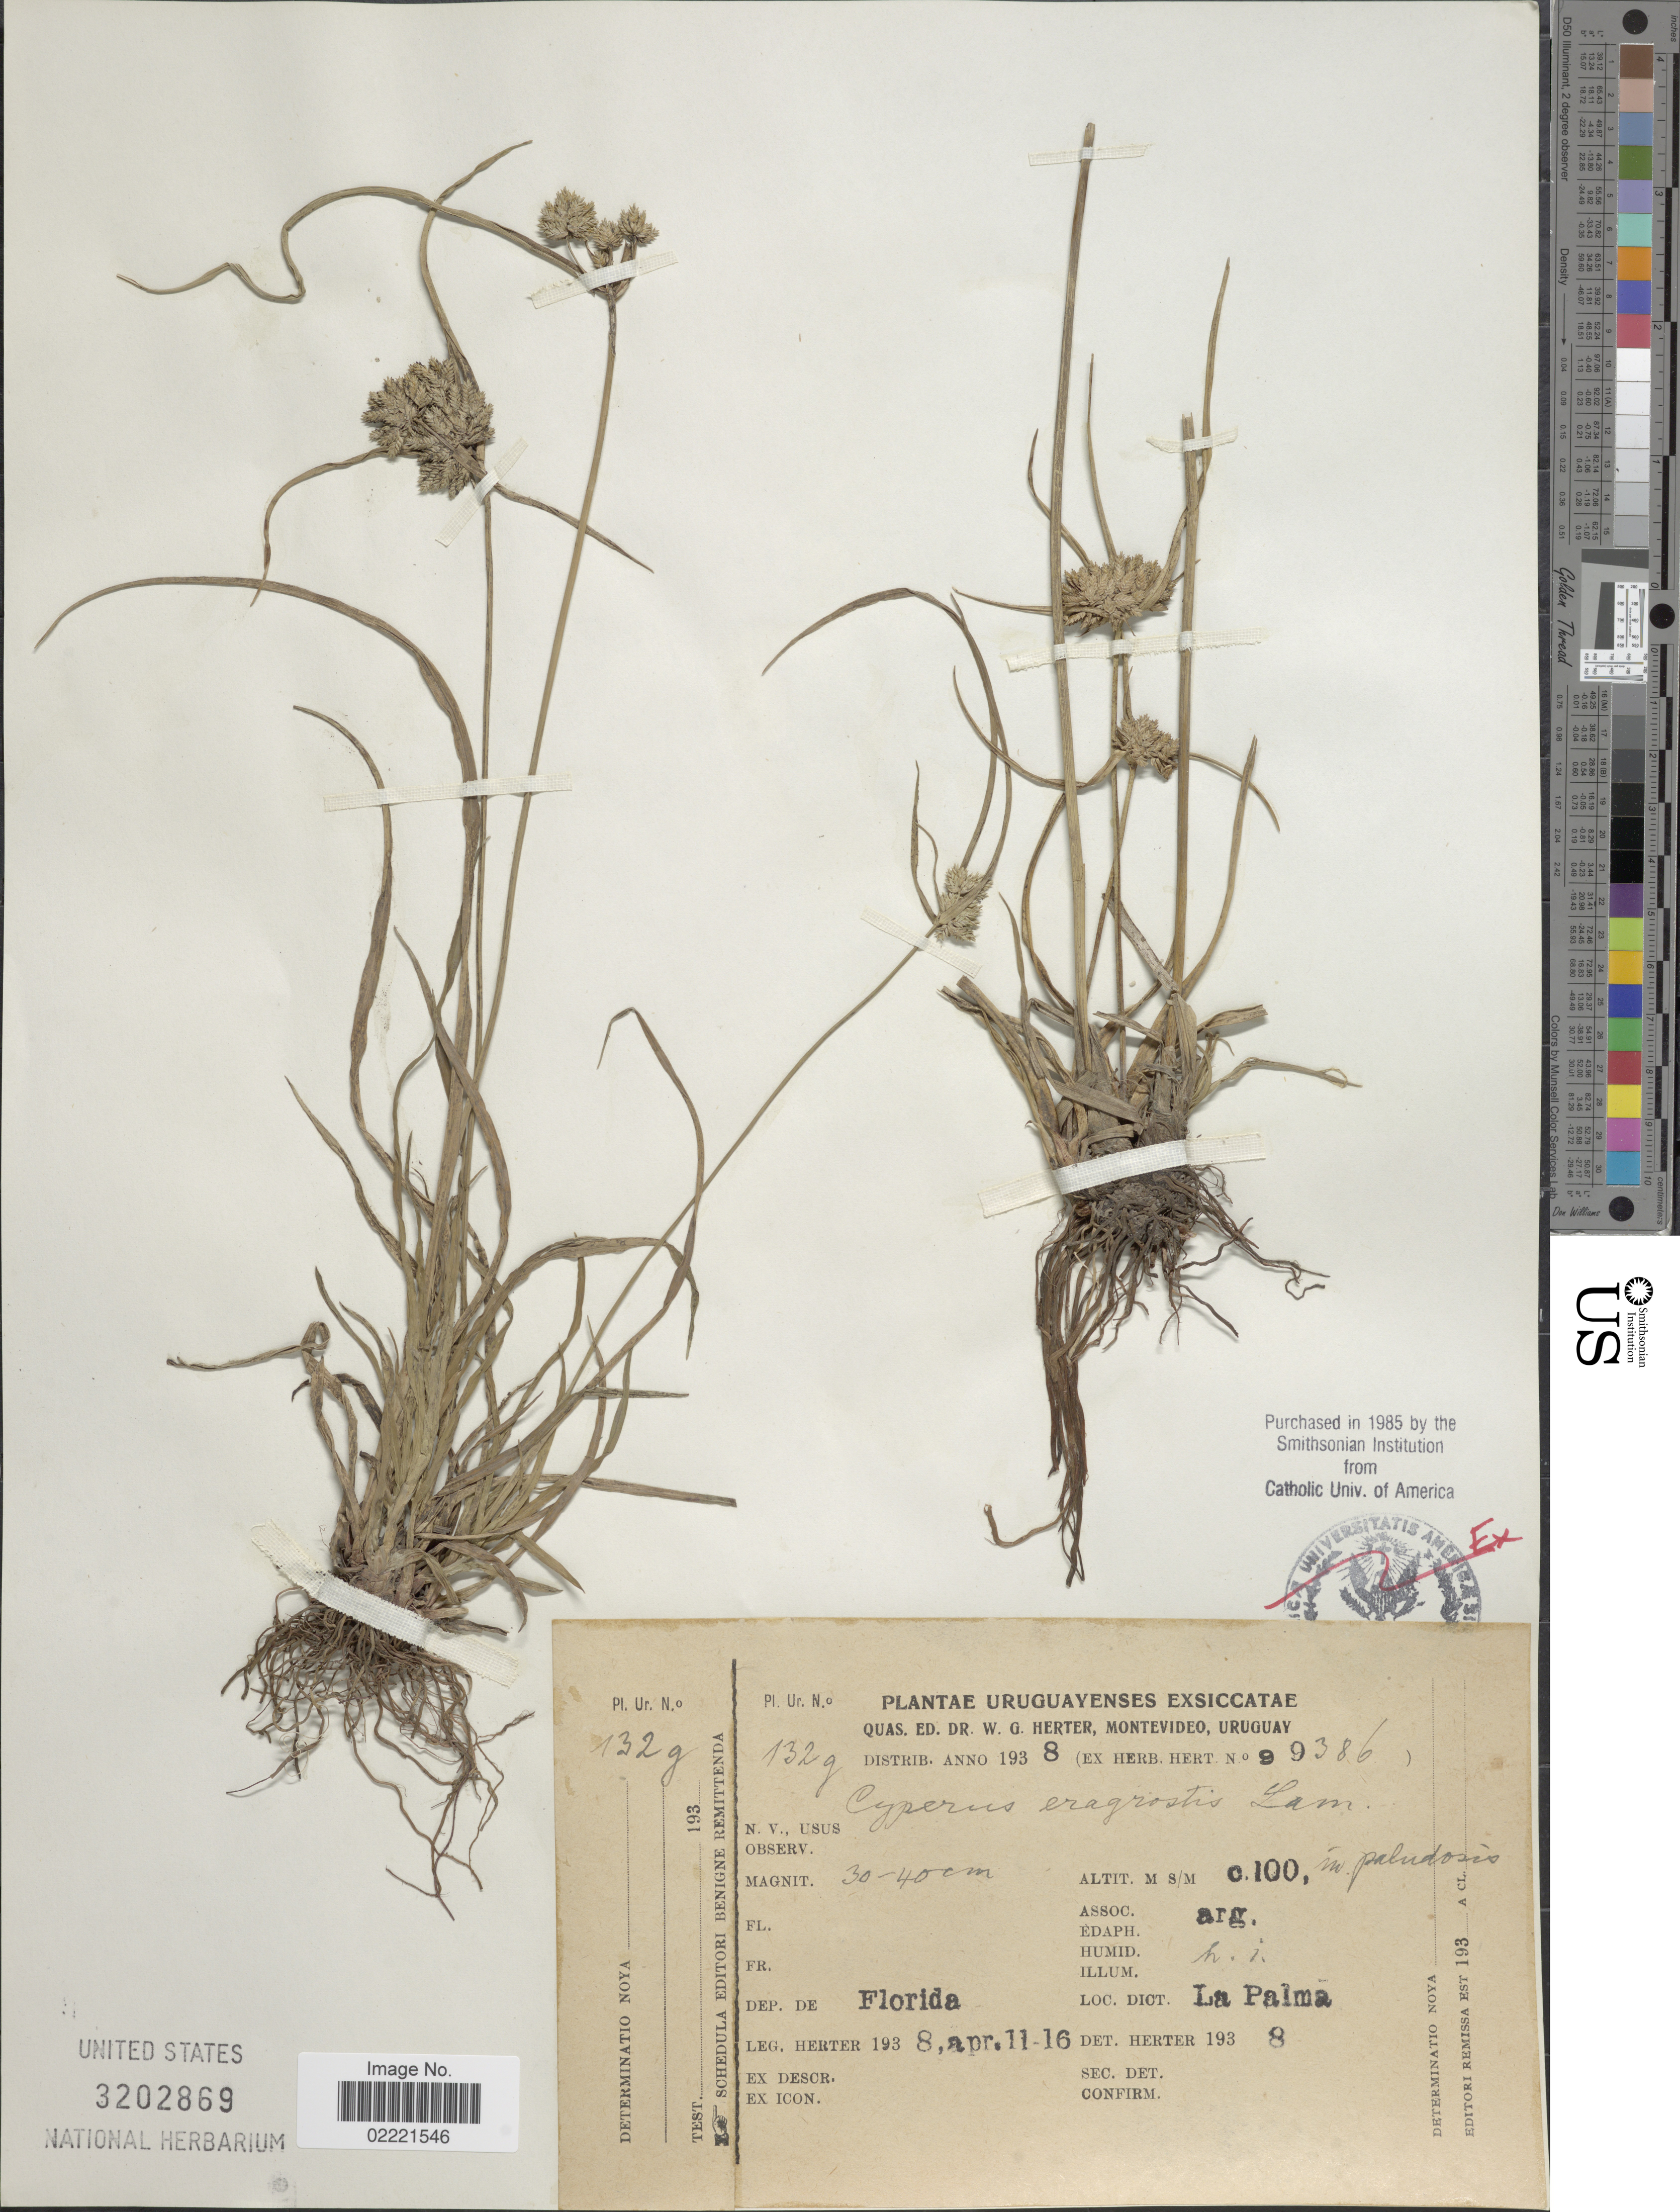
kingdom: Plantae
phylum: Tracheophyta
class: Liliopsida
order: Poales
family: Cyperaceae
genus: Cyperus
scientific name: Cyperus eragrostis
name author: Lam.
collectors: W. G. Herter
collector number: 99386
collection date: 1938-04-11/1938-04-16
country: Uruguay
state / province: Montevideo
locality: Montevideo, Uruguay, La Palma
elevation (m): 100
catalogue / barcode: US 3202869